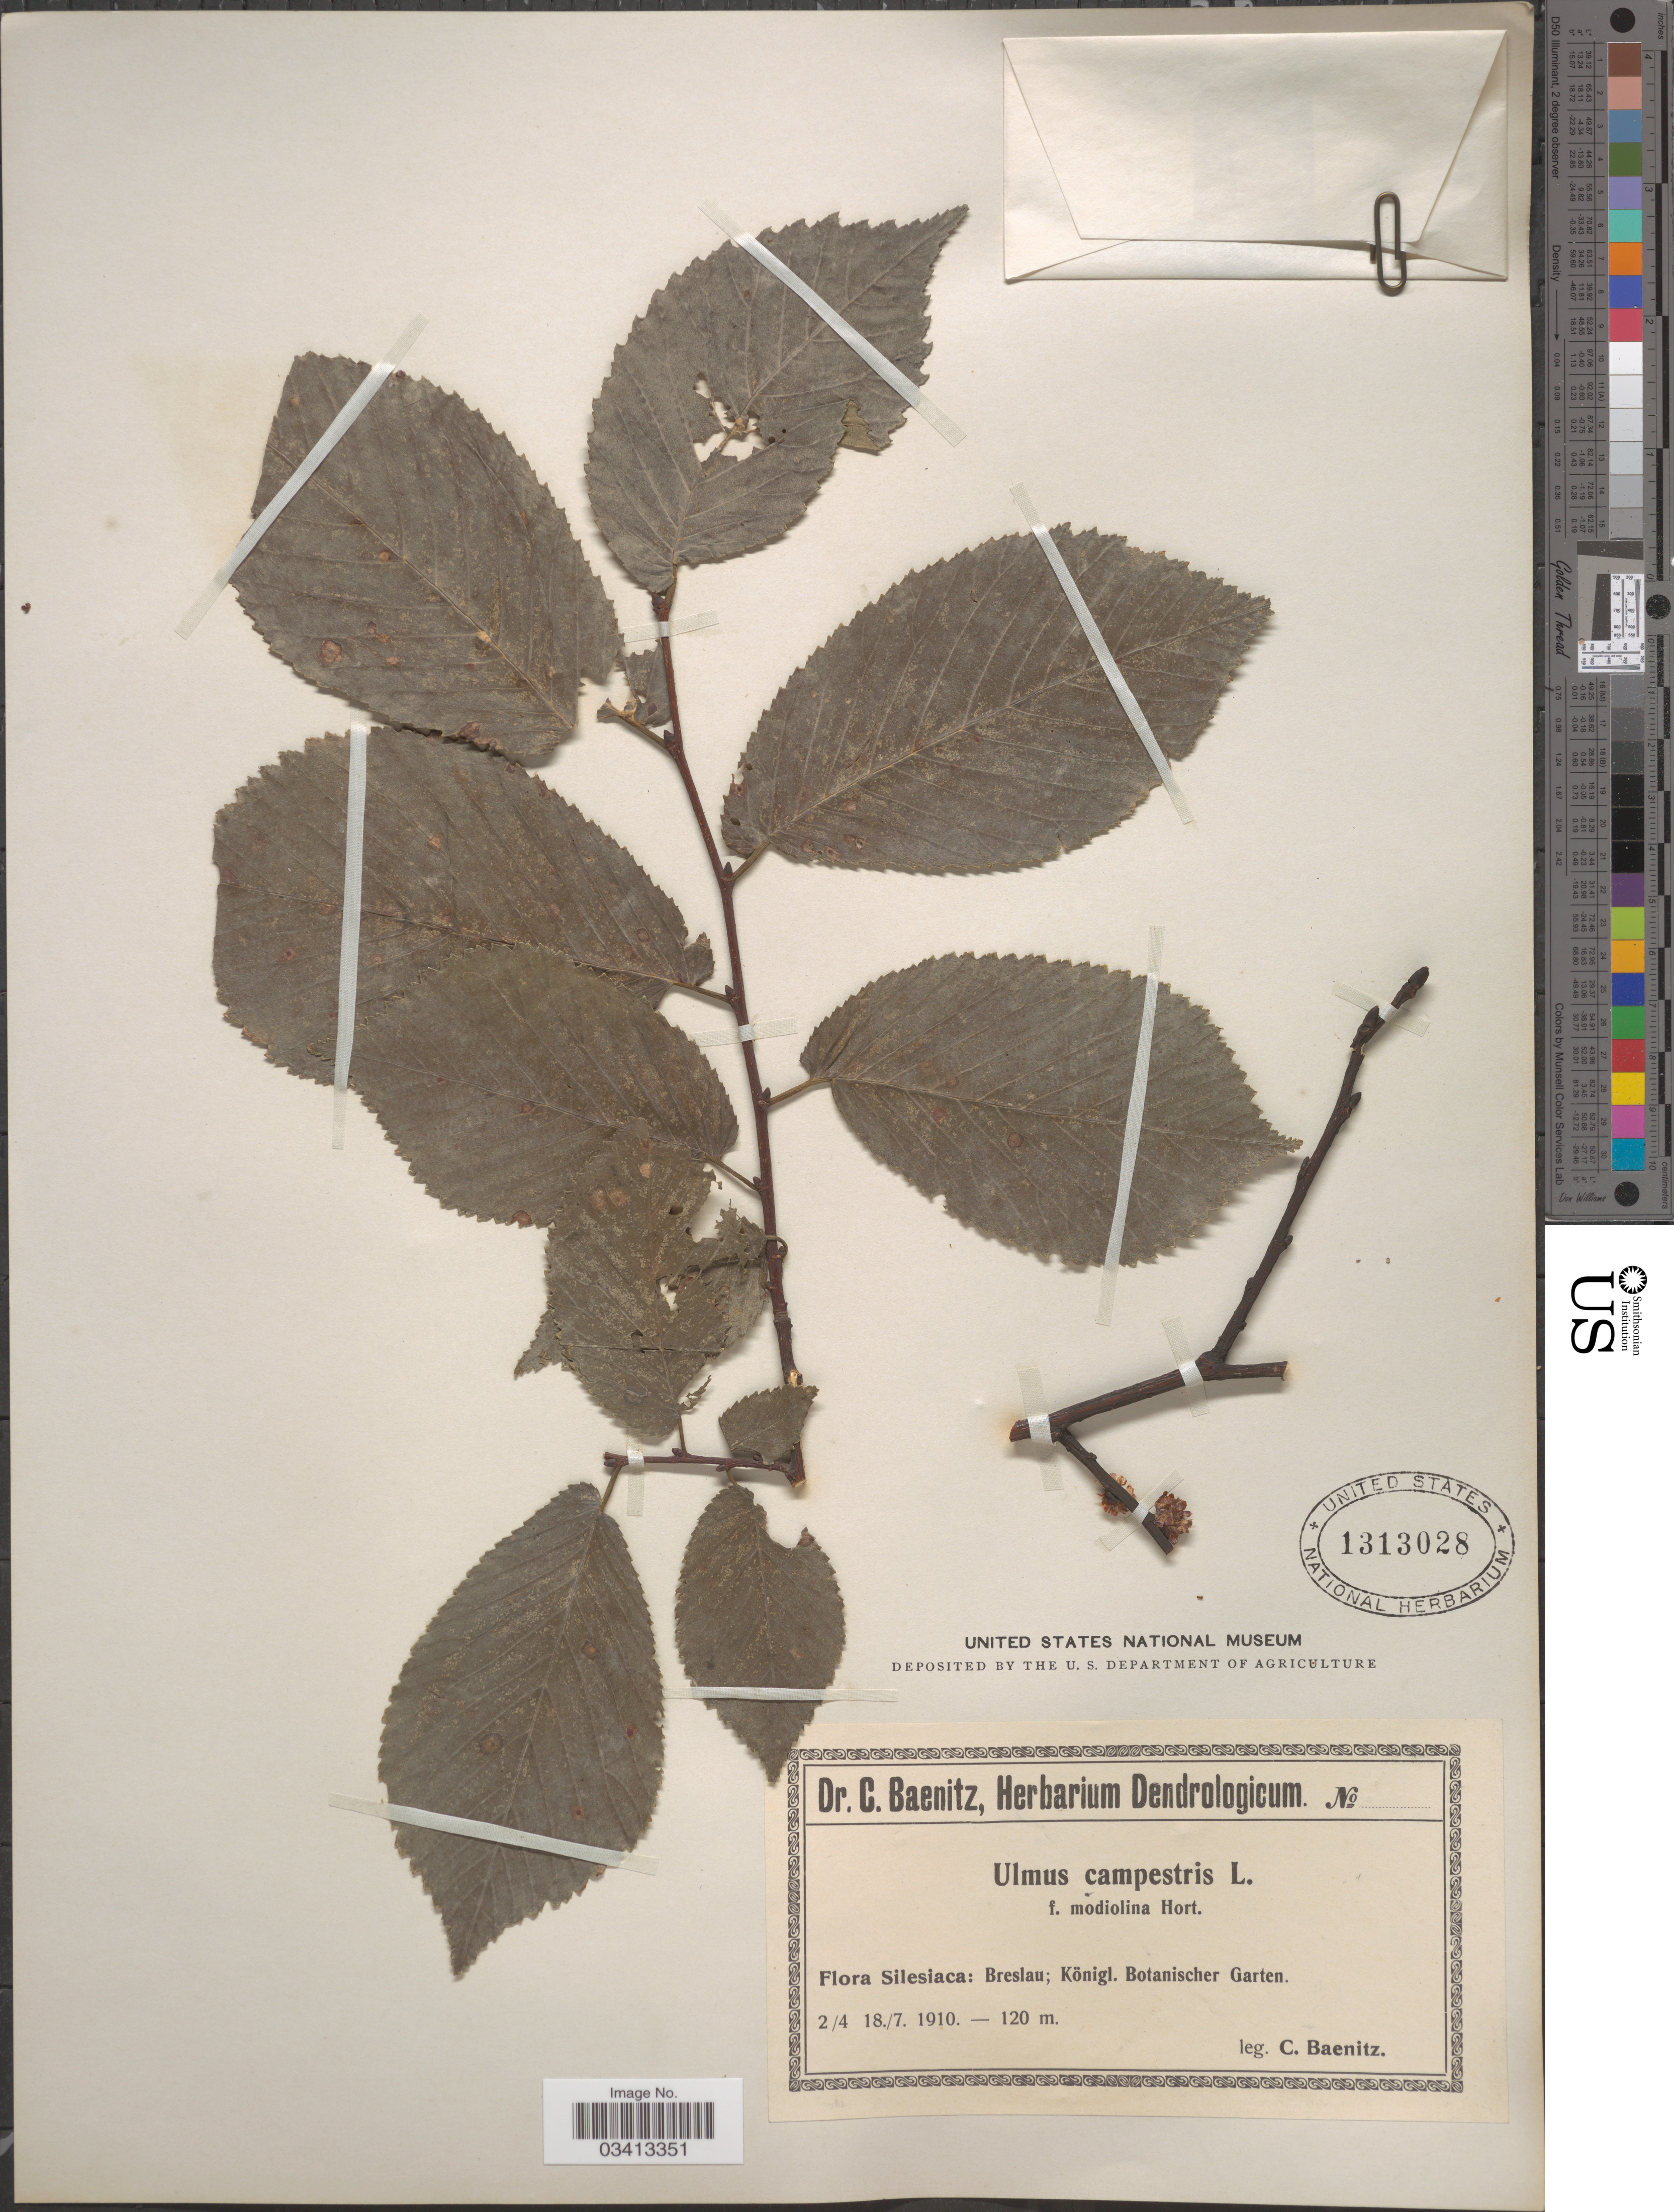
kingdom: Plantae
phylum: Tracheophyta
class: Magnoliopsida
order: Rosales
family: Ulmaceae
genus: Ulmus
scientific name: Ulmus campestris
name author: L.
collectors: C. G. Baenitz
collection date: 1910-04-02/1910-07-18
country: Poland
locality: Silesiaca: Breslau; Königl. Botanischer Garten.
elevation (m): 120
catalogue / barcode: US 1313028